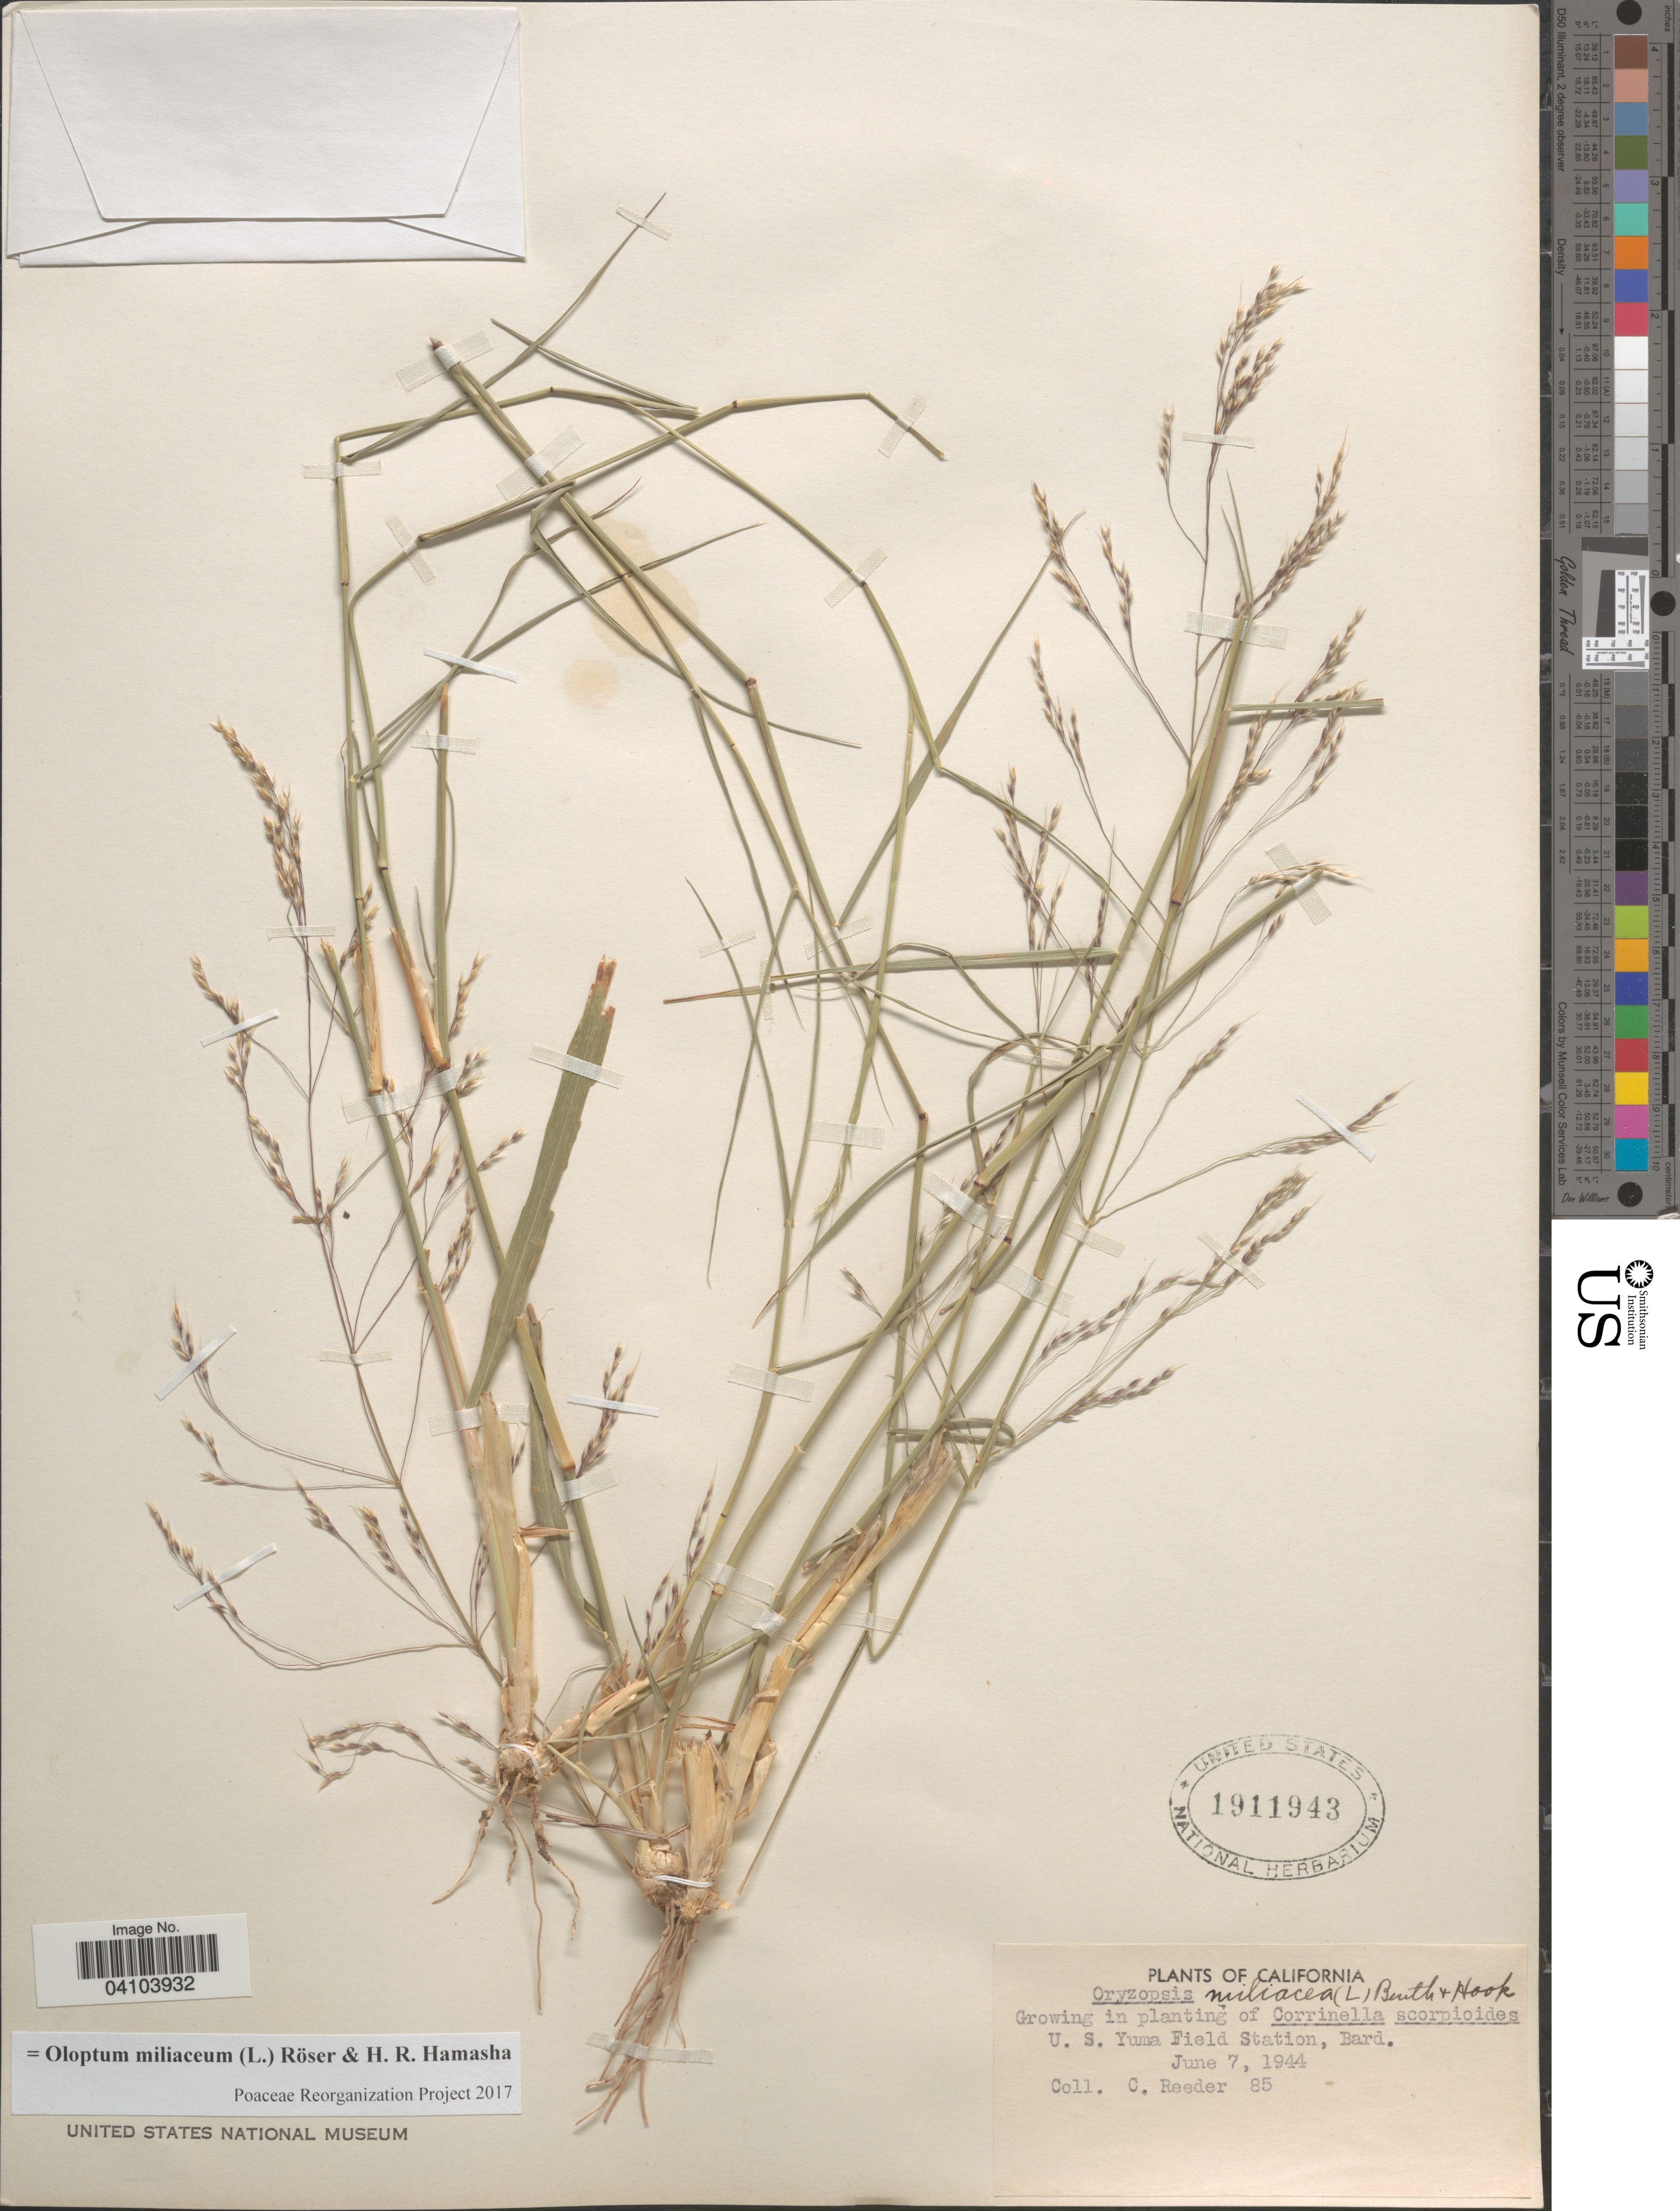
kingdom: Plantae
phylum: Tracheophyta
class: Liliopsida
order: Poales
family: Poaceae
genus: Oloptum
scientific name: Oloptum miliaceum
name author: Röser & H. R. Hamasha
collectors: C. Reeder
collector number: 85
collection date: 1944-06-07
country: United States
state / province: California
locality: U. S. Yuma Field Station, Bard.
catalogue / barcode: US 1911943